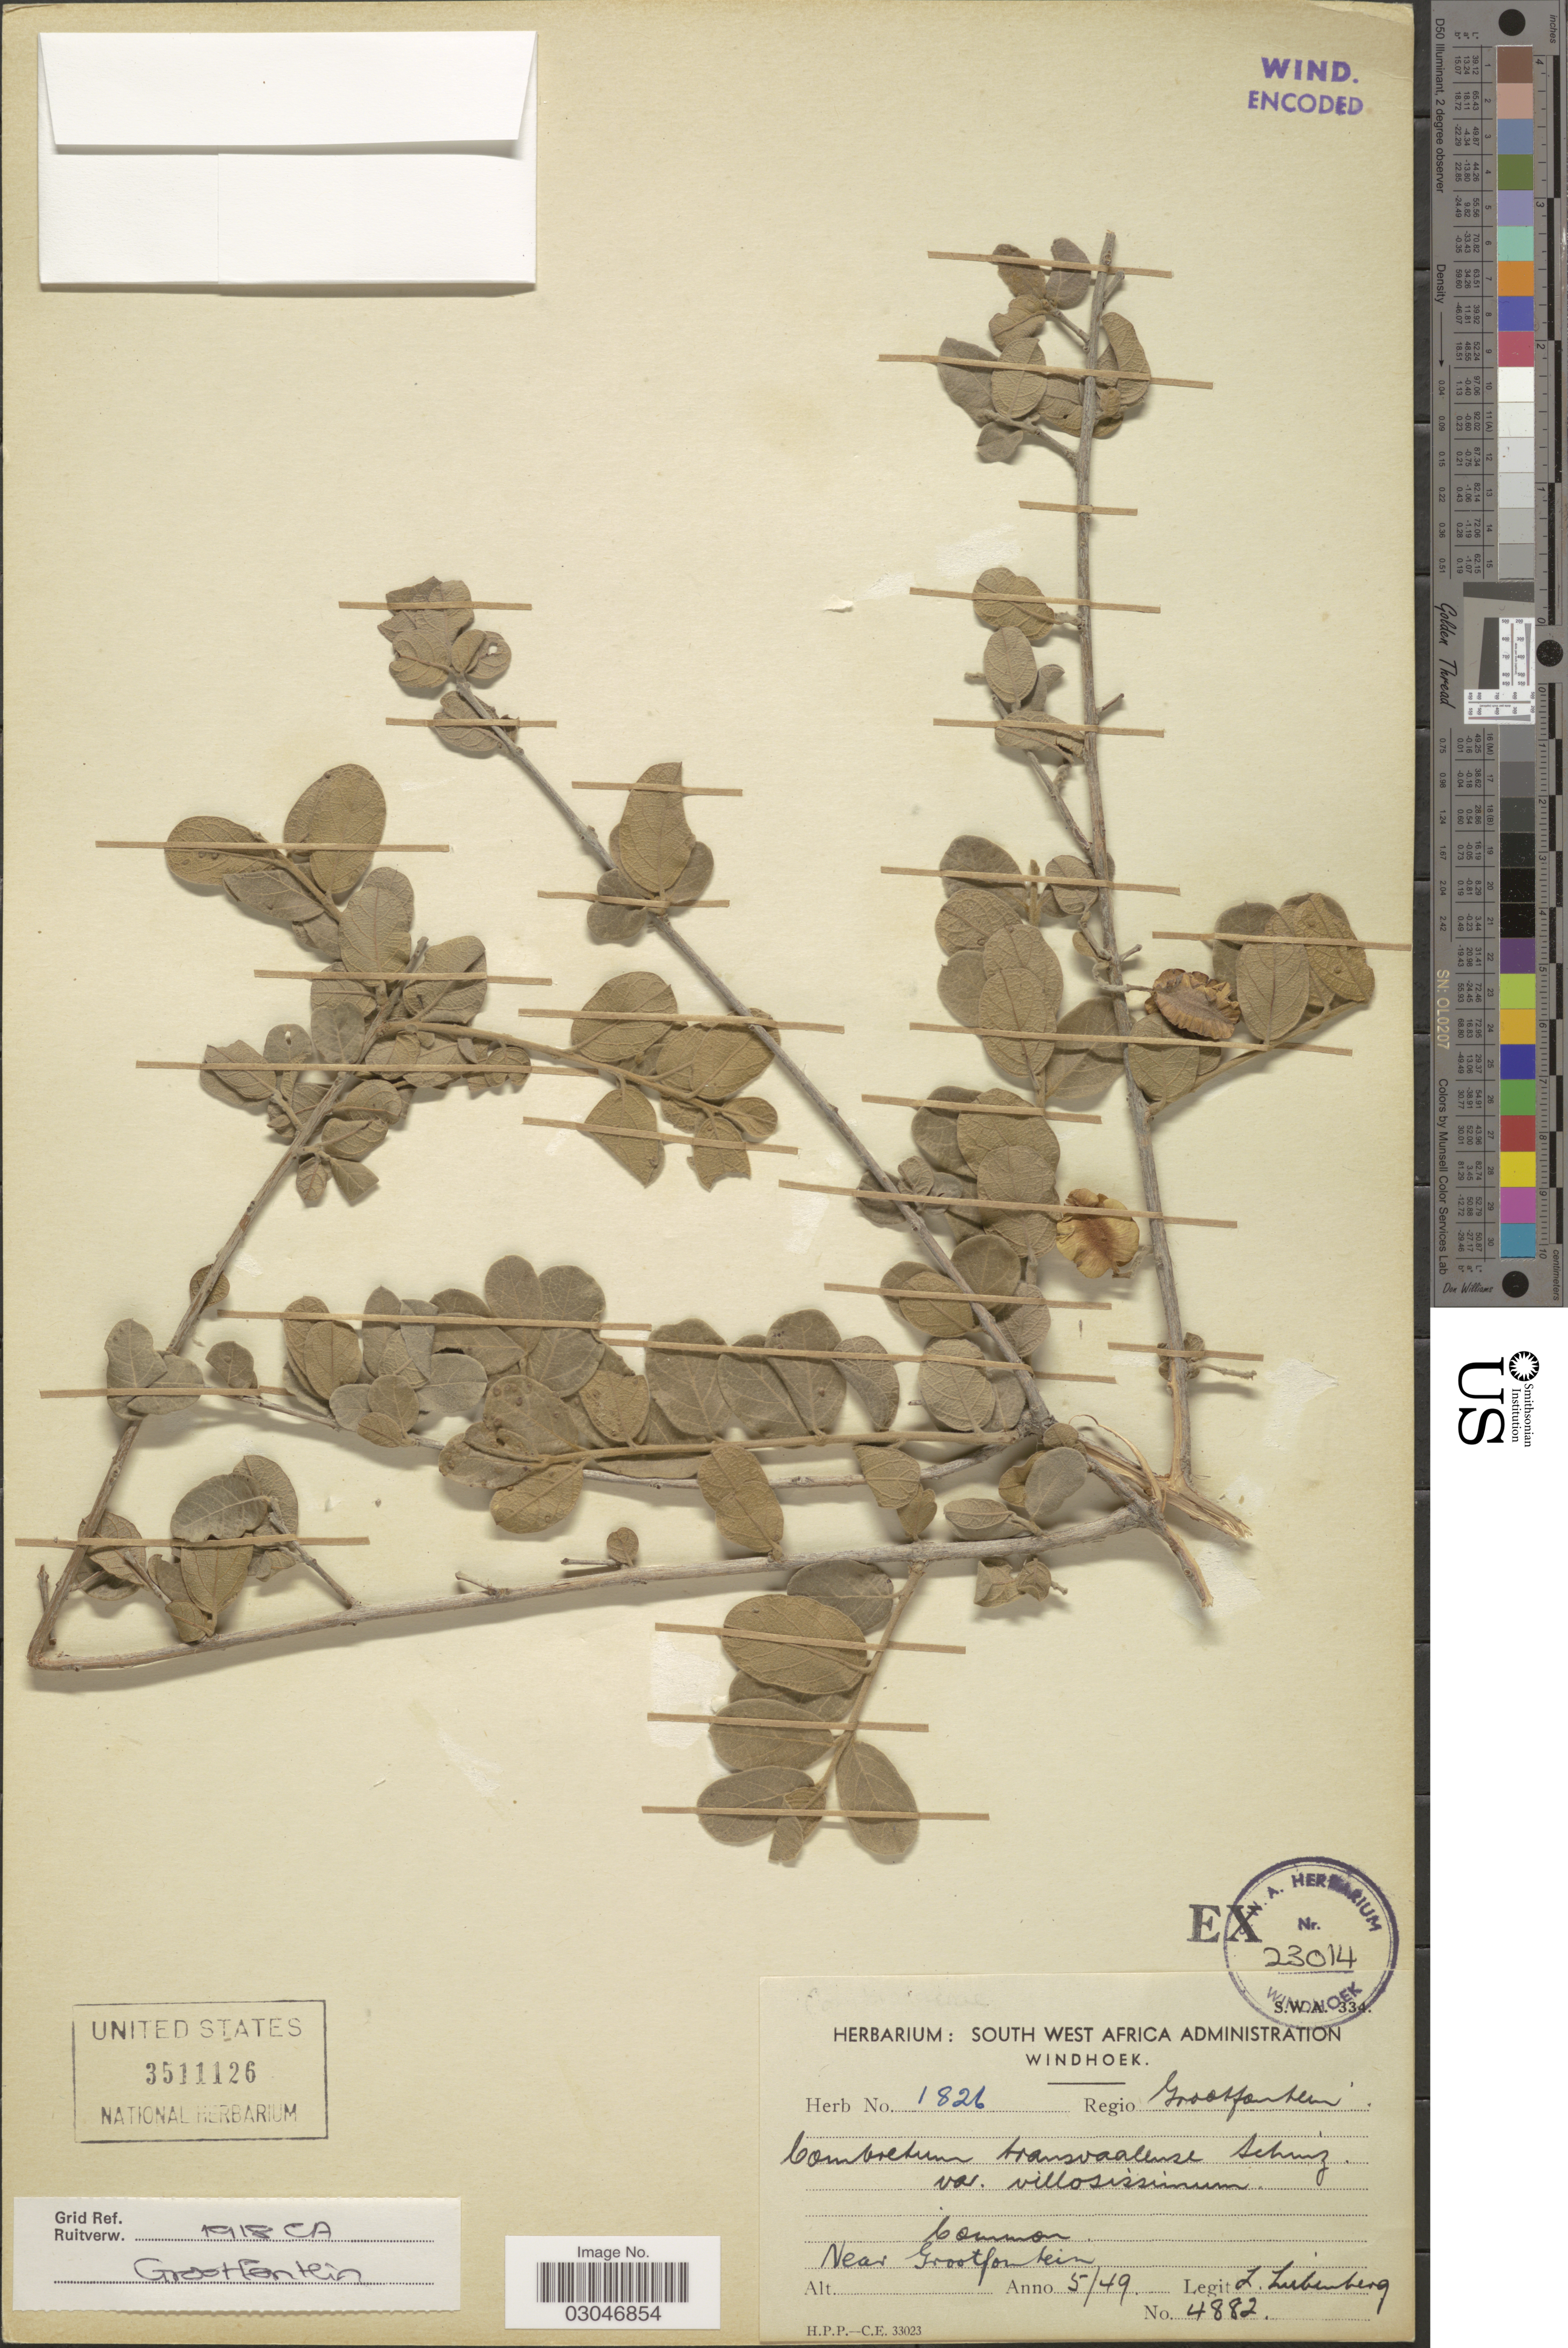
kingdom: Plantae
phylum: Tracheophyta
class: Magnoliopsida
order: Myrtales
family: Combretaceae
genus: Combretum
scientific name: Combretum transvaalense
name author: Schinz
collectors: L. Liebenberg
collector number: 1826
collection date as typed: Transcribed d/m/y: /5/49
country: South Africa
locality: Regio Grootfontein. Near Grootfontein.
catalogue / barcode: US 3511126